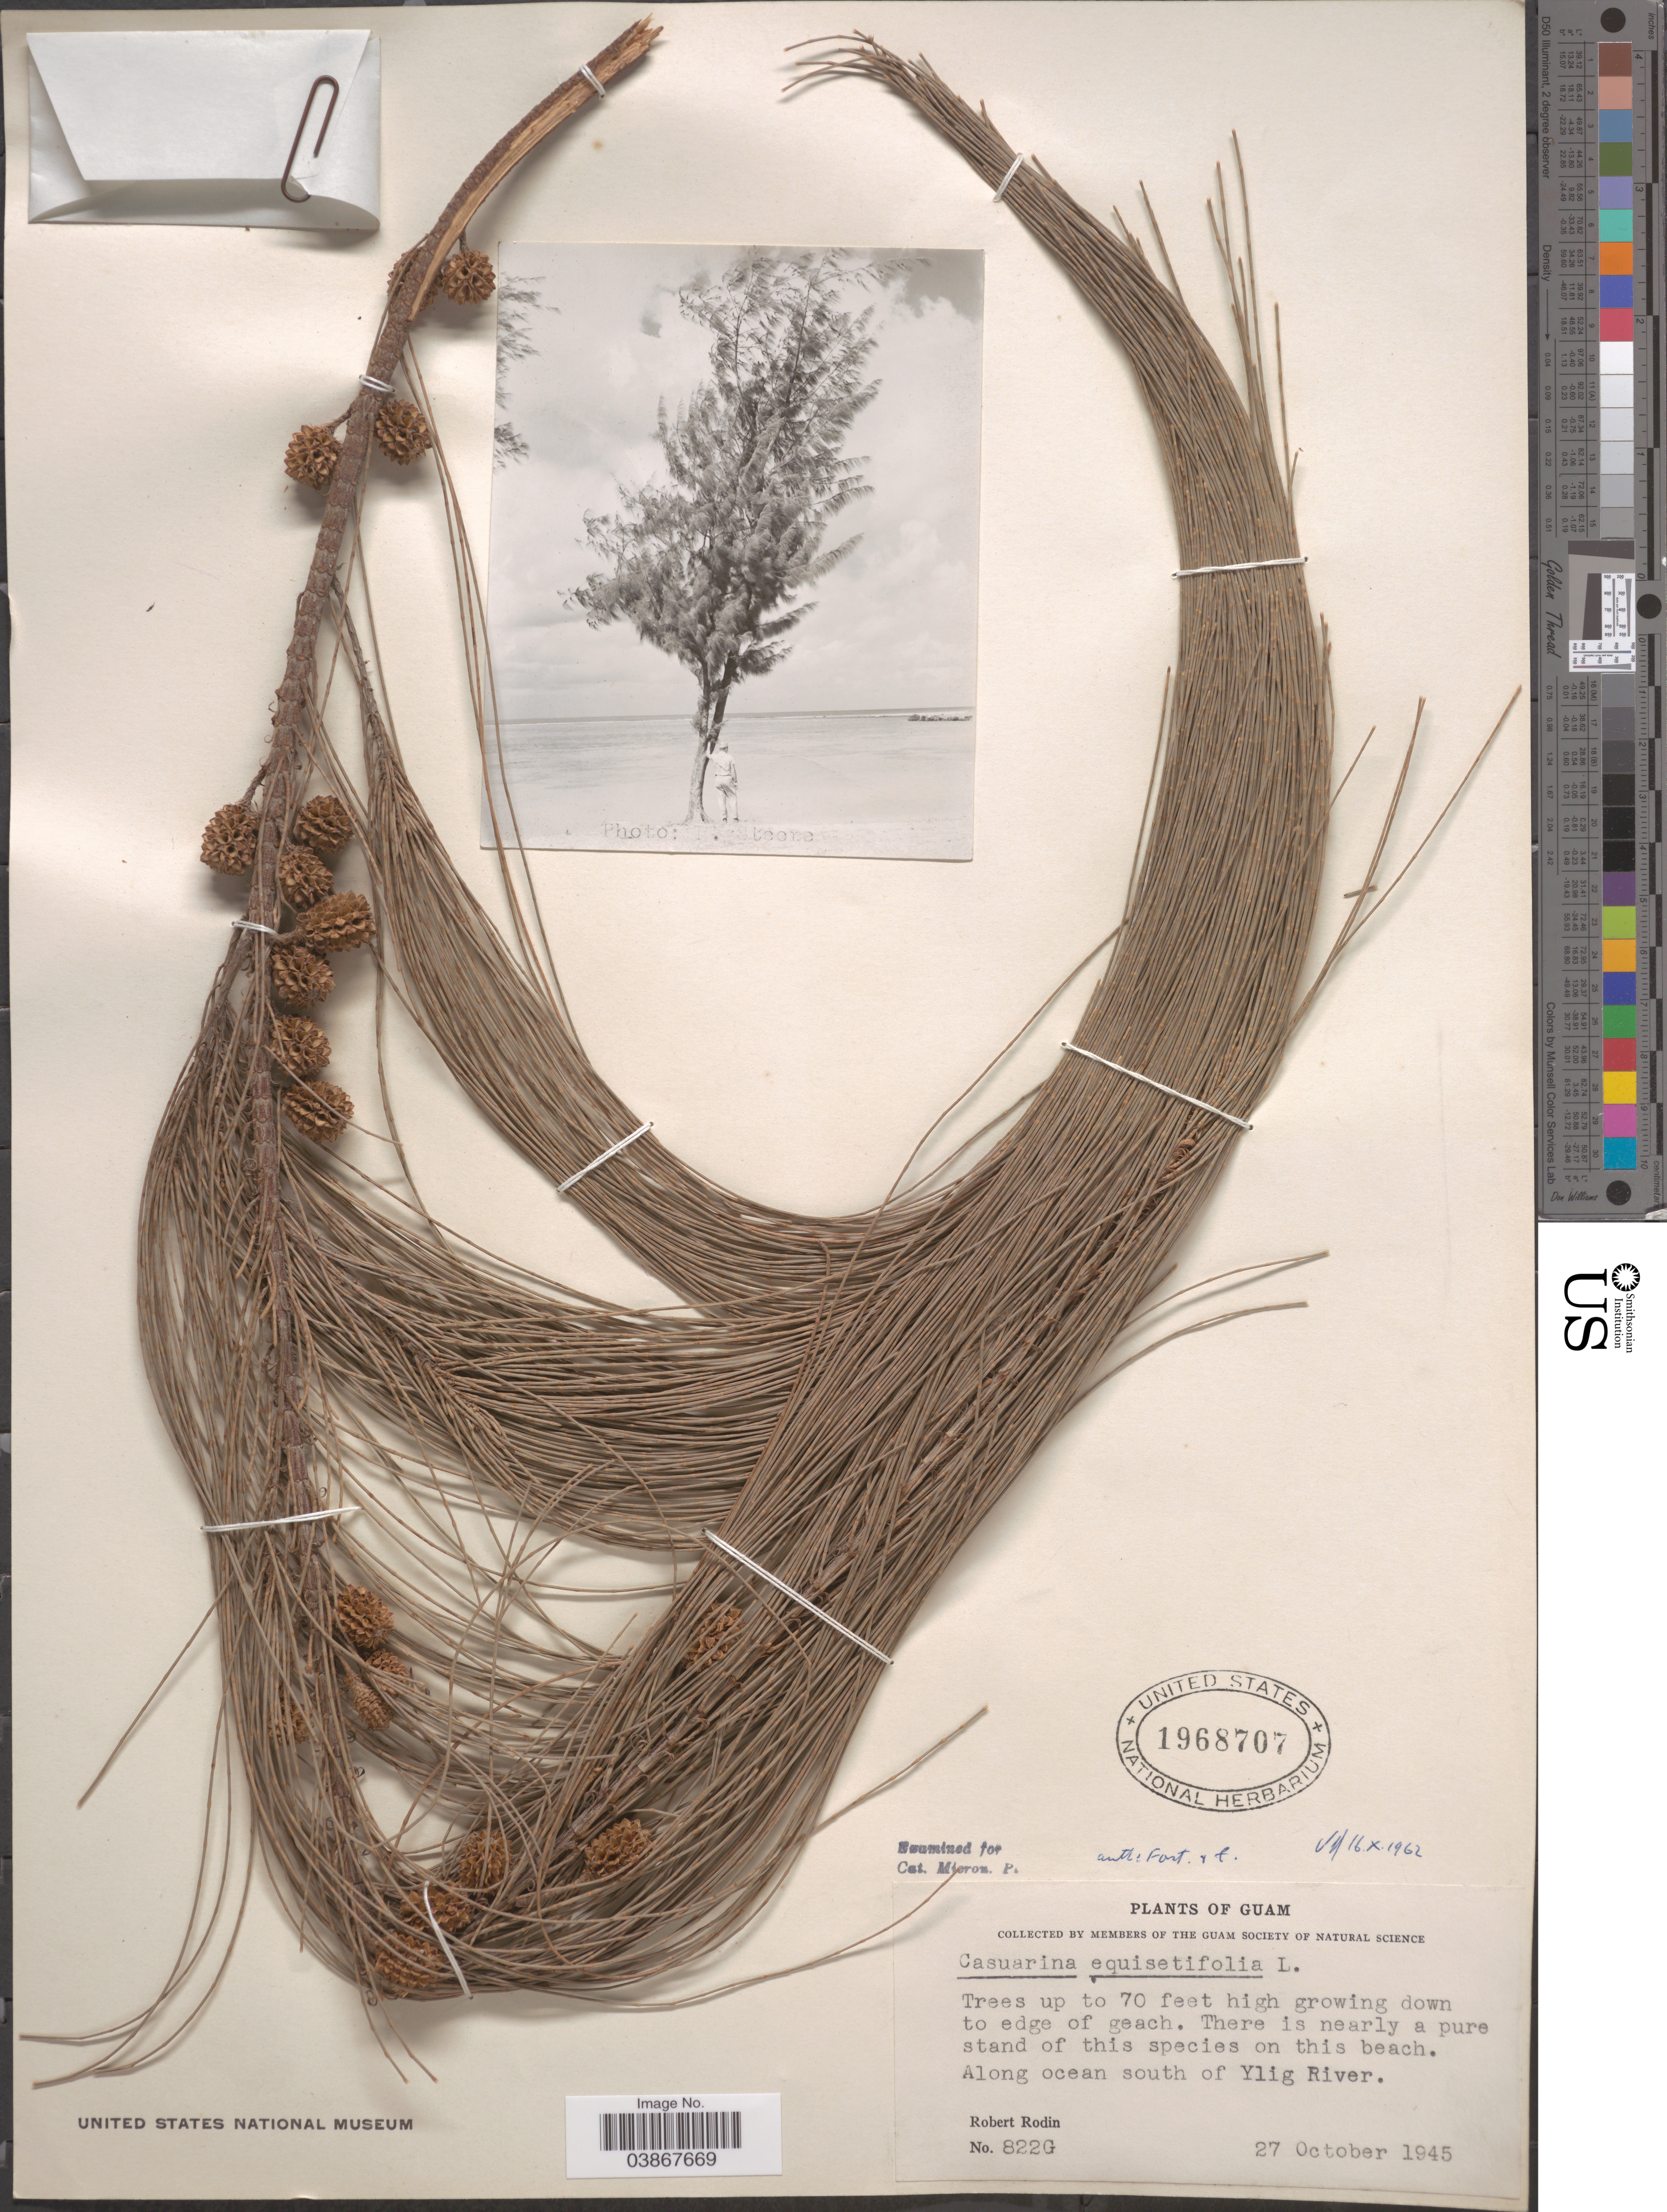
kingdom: Plantae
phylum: Tracheophyta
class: Magnoliopsida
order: Fagales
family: Casuarinaceae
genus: Casuarina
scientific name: Casuarina equisetifolia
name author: L.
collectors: R. Rodin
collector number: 822G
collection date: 1945-10-27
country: Guam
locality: Along ocean south of Ylig River.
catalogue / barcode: US 1968707